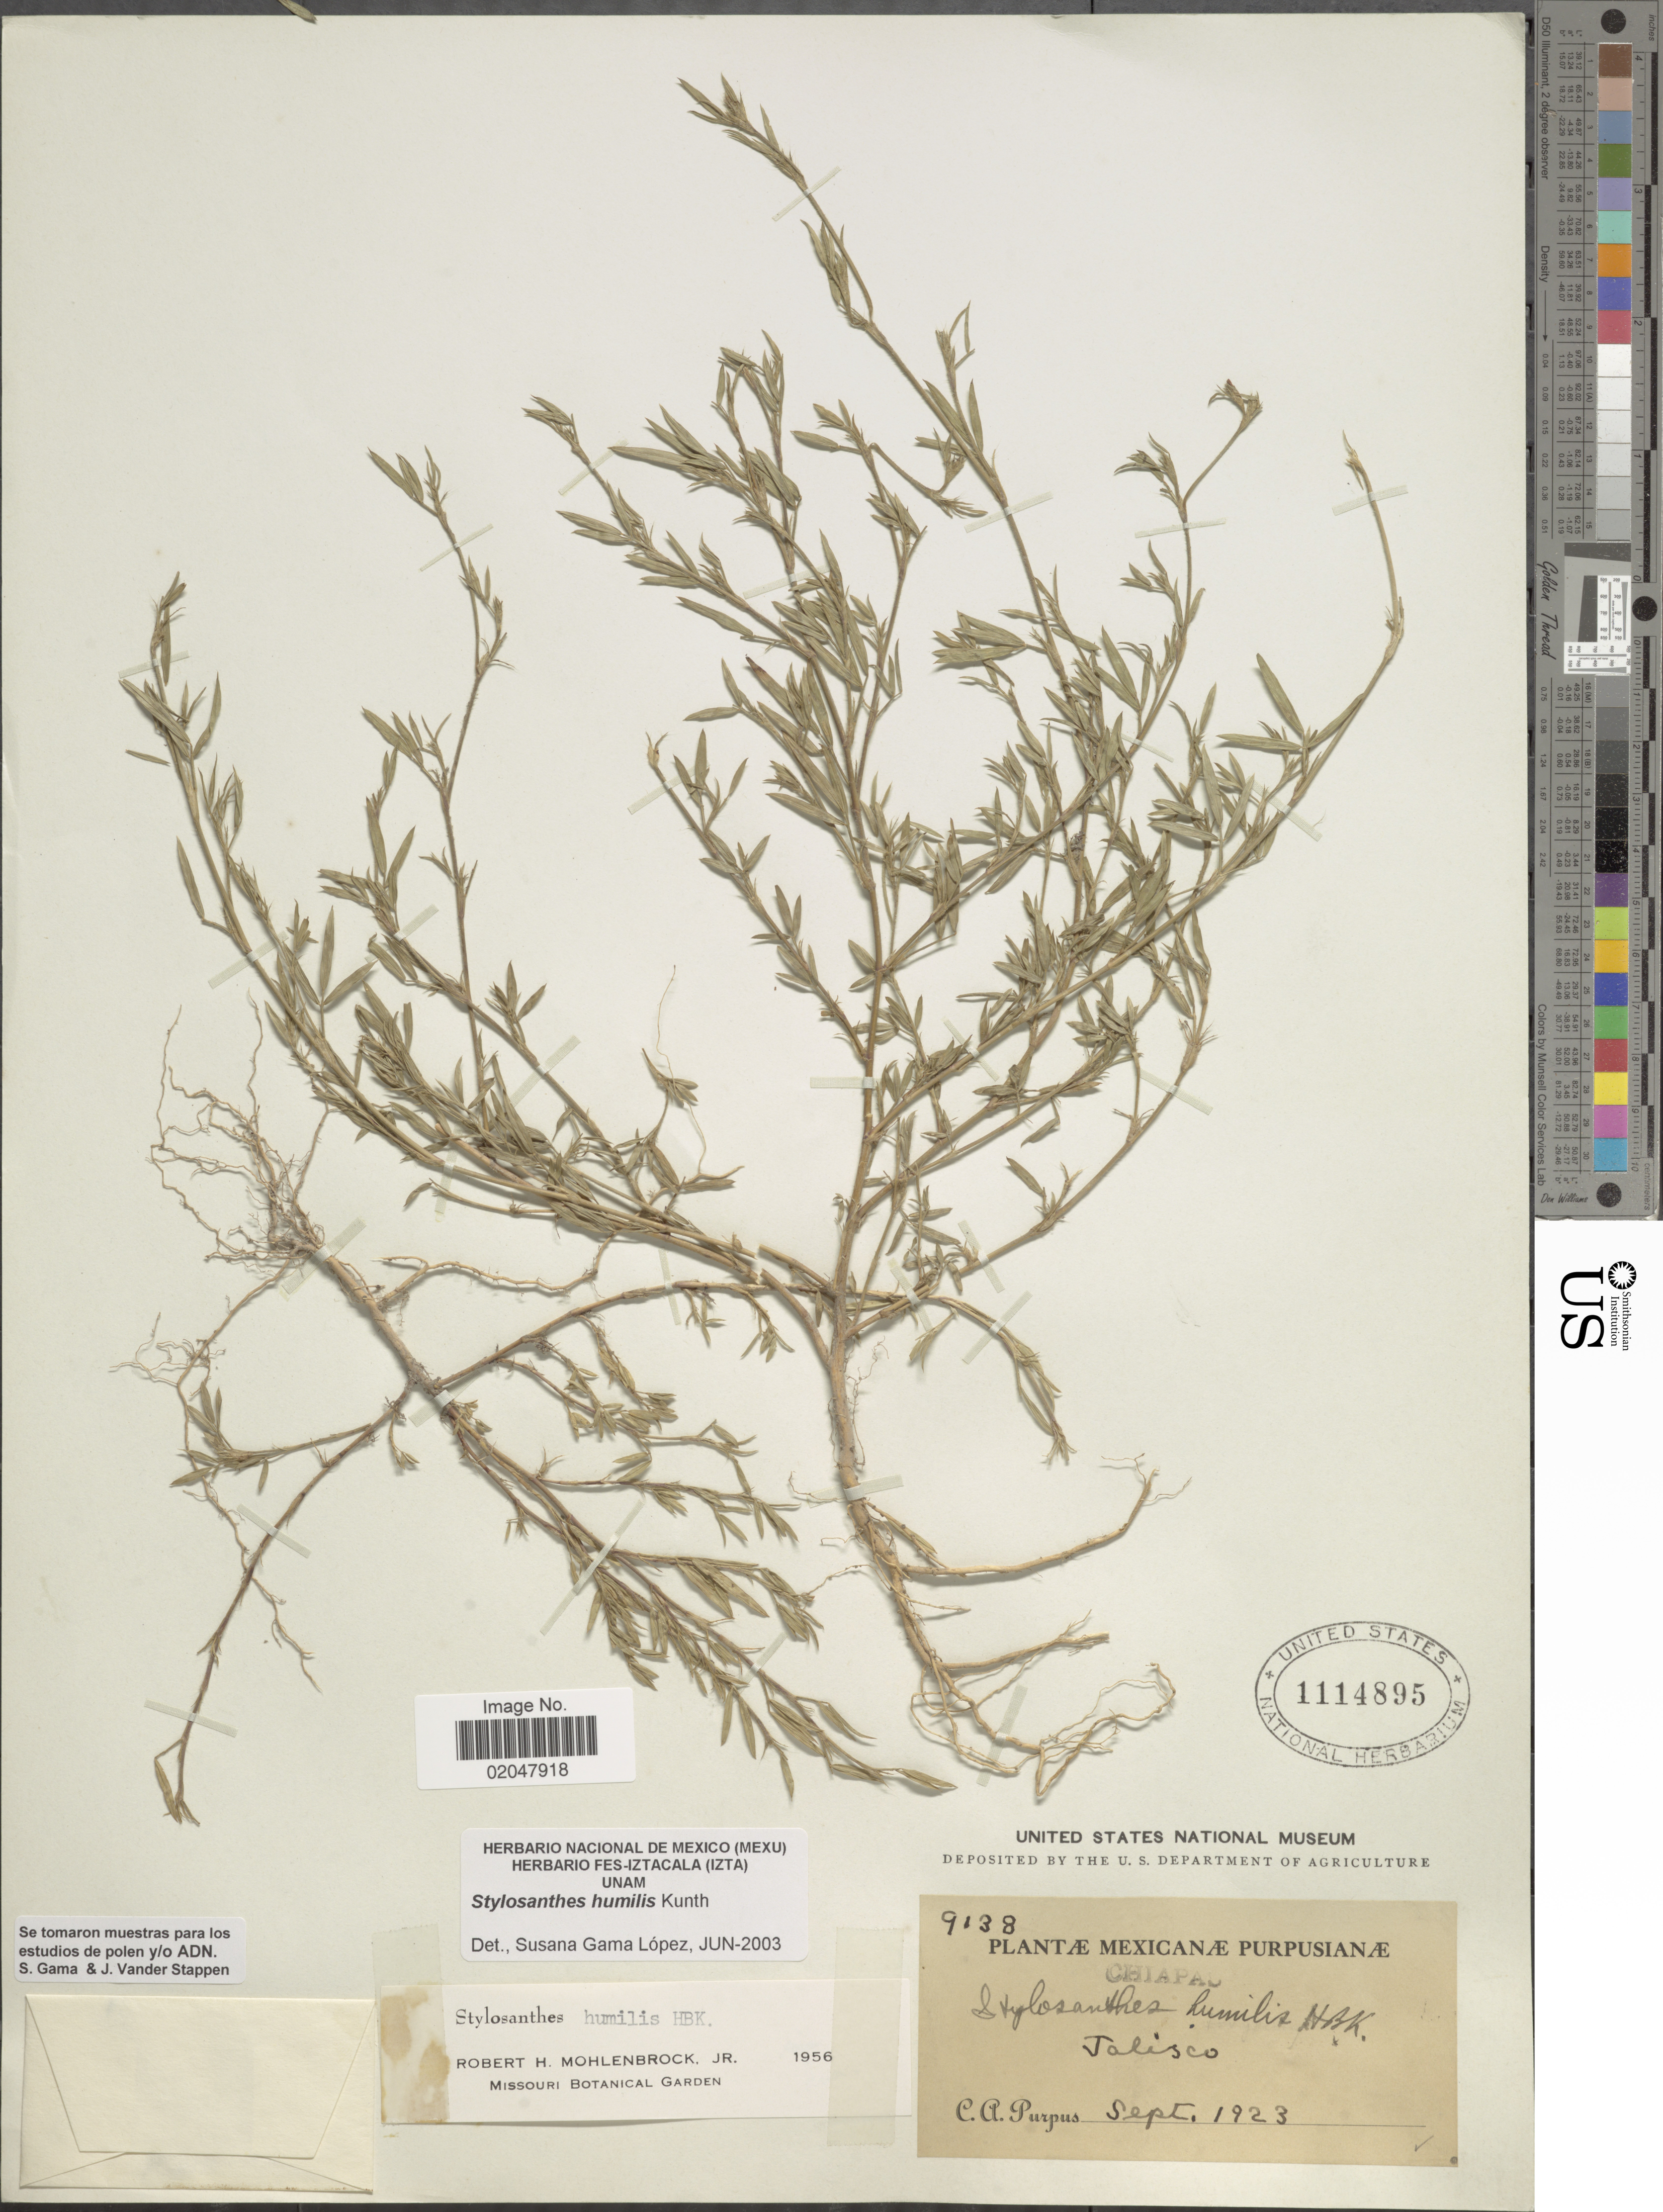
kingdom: Plantae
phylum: Tracheophyta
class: Magnoliopsida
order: Fabales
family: Fabaceae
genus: Stylosanthes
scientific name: Stylosanthes humilis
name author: Kunth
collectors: C. A. Purpus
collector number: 9138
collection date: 1923-09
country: Mexico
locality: Chiapas, Jalisco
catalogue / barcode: US 1114895